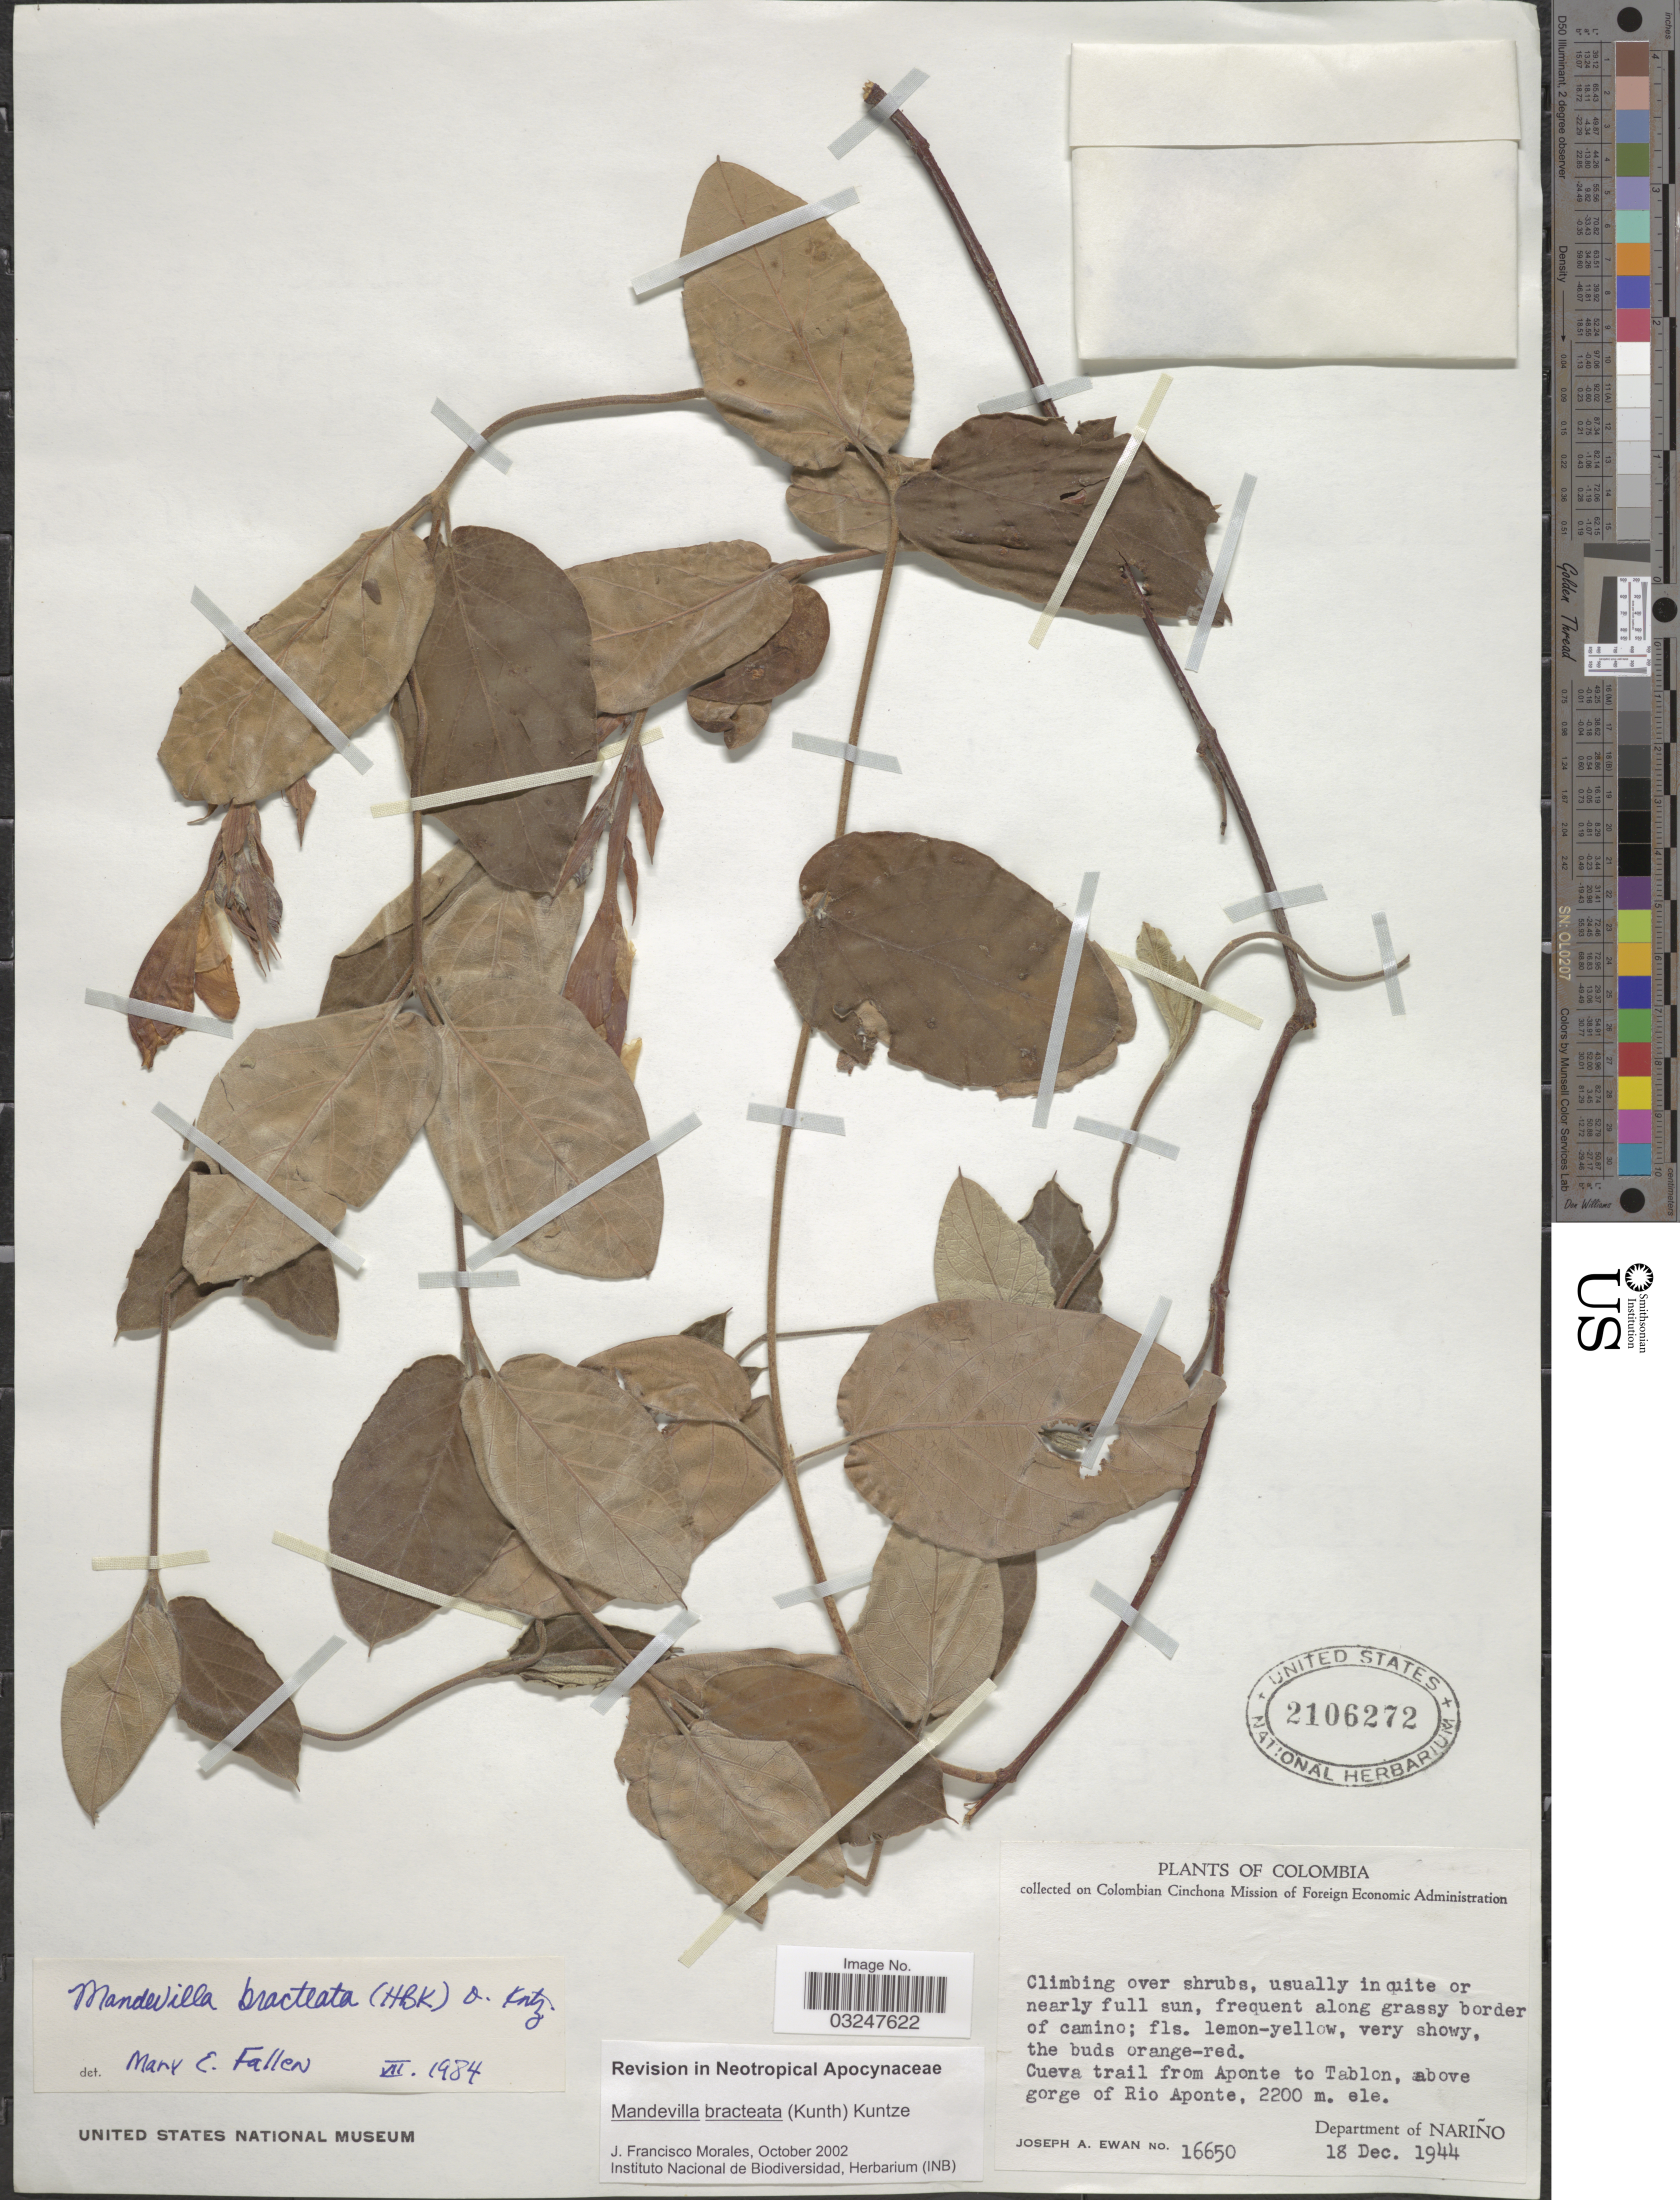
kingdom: Plantae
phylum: Tracheophyta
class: Magnoliopsida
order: Gentianales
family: Apocynaceae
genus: Mandevilla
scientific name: Mandevilla bracteata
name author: (Kunth) Kuntze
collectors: J. A. Ewan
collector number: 16650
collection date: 1944-12-18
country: Colombia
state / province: Nariño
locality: Cueva trail from Aponte to Tablon, above groge of Rio Aponte, Department of Nariño.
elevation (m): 2200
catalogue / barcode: US 2106272